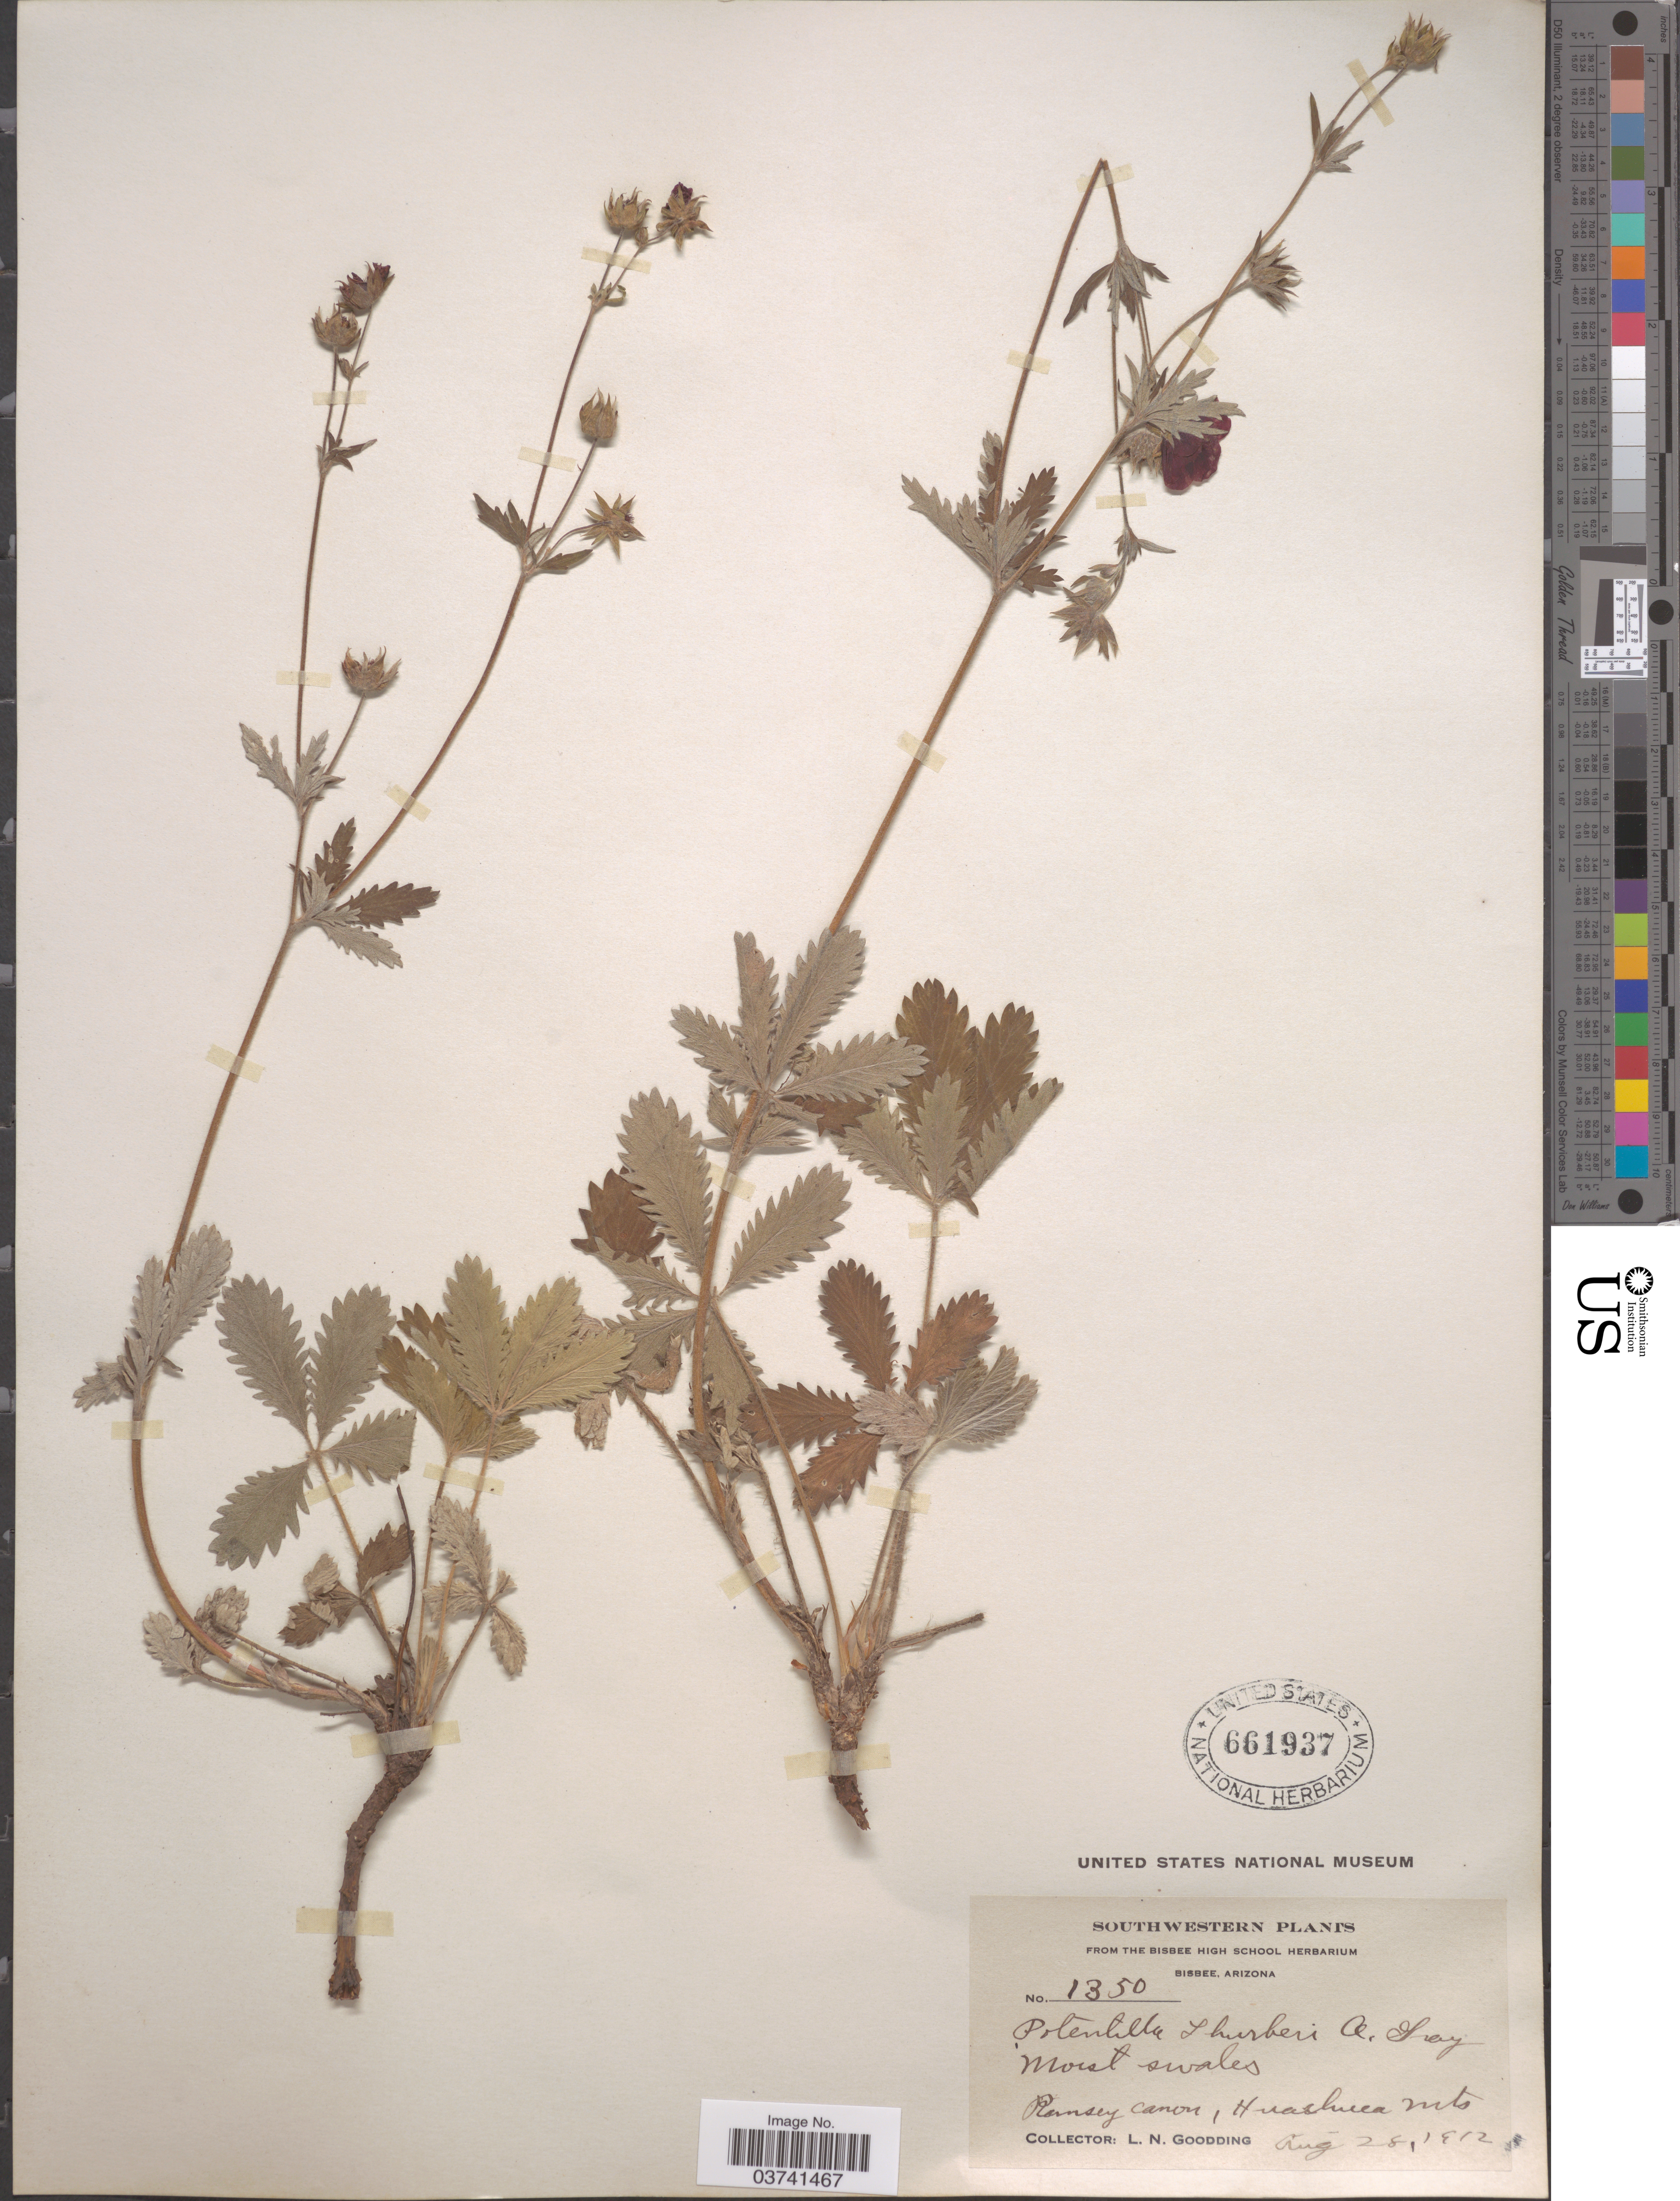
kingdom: Plantae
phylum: Tracheophyta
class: Magnoliopsida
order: Rosales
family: Rosaceae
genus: Potentilla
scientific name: Potentilla thurberi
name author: A. Gray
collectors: L. N. Goodding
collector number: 1350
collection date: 1912-08-28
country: United States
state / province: Arizona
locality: Ramsey Canon, Huachuca Mts.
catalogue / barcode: US 661937